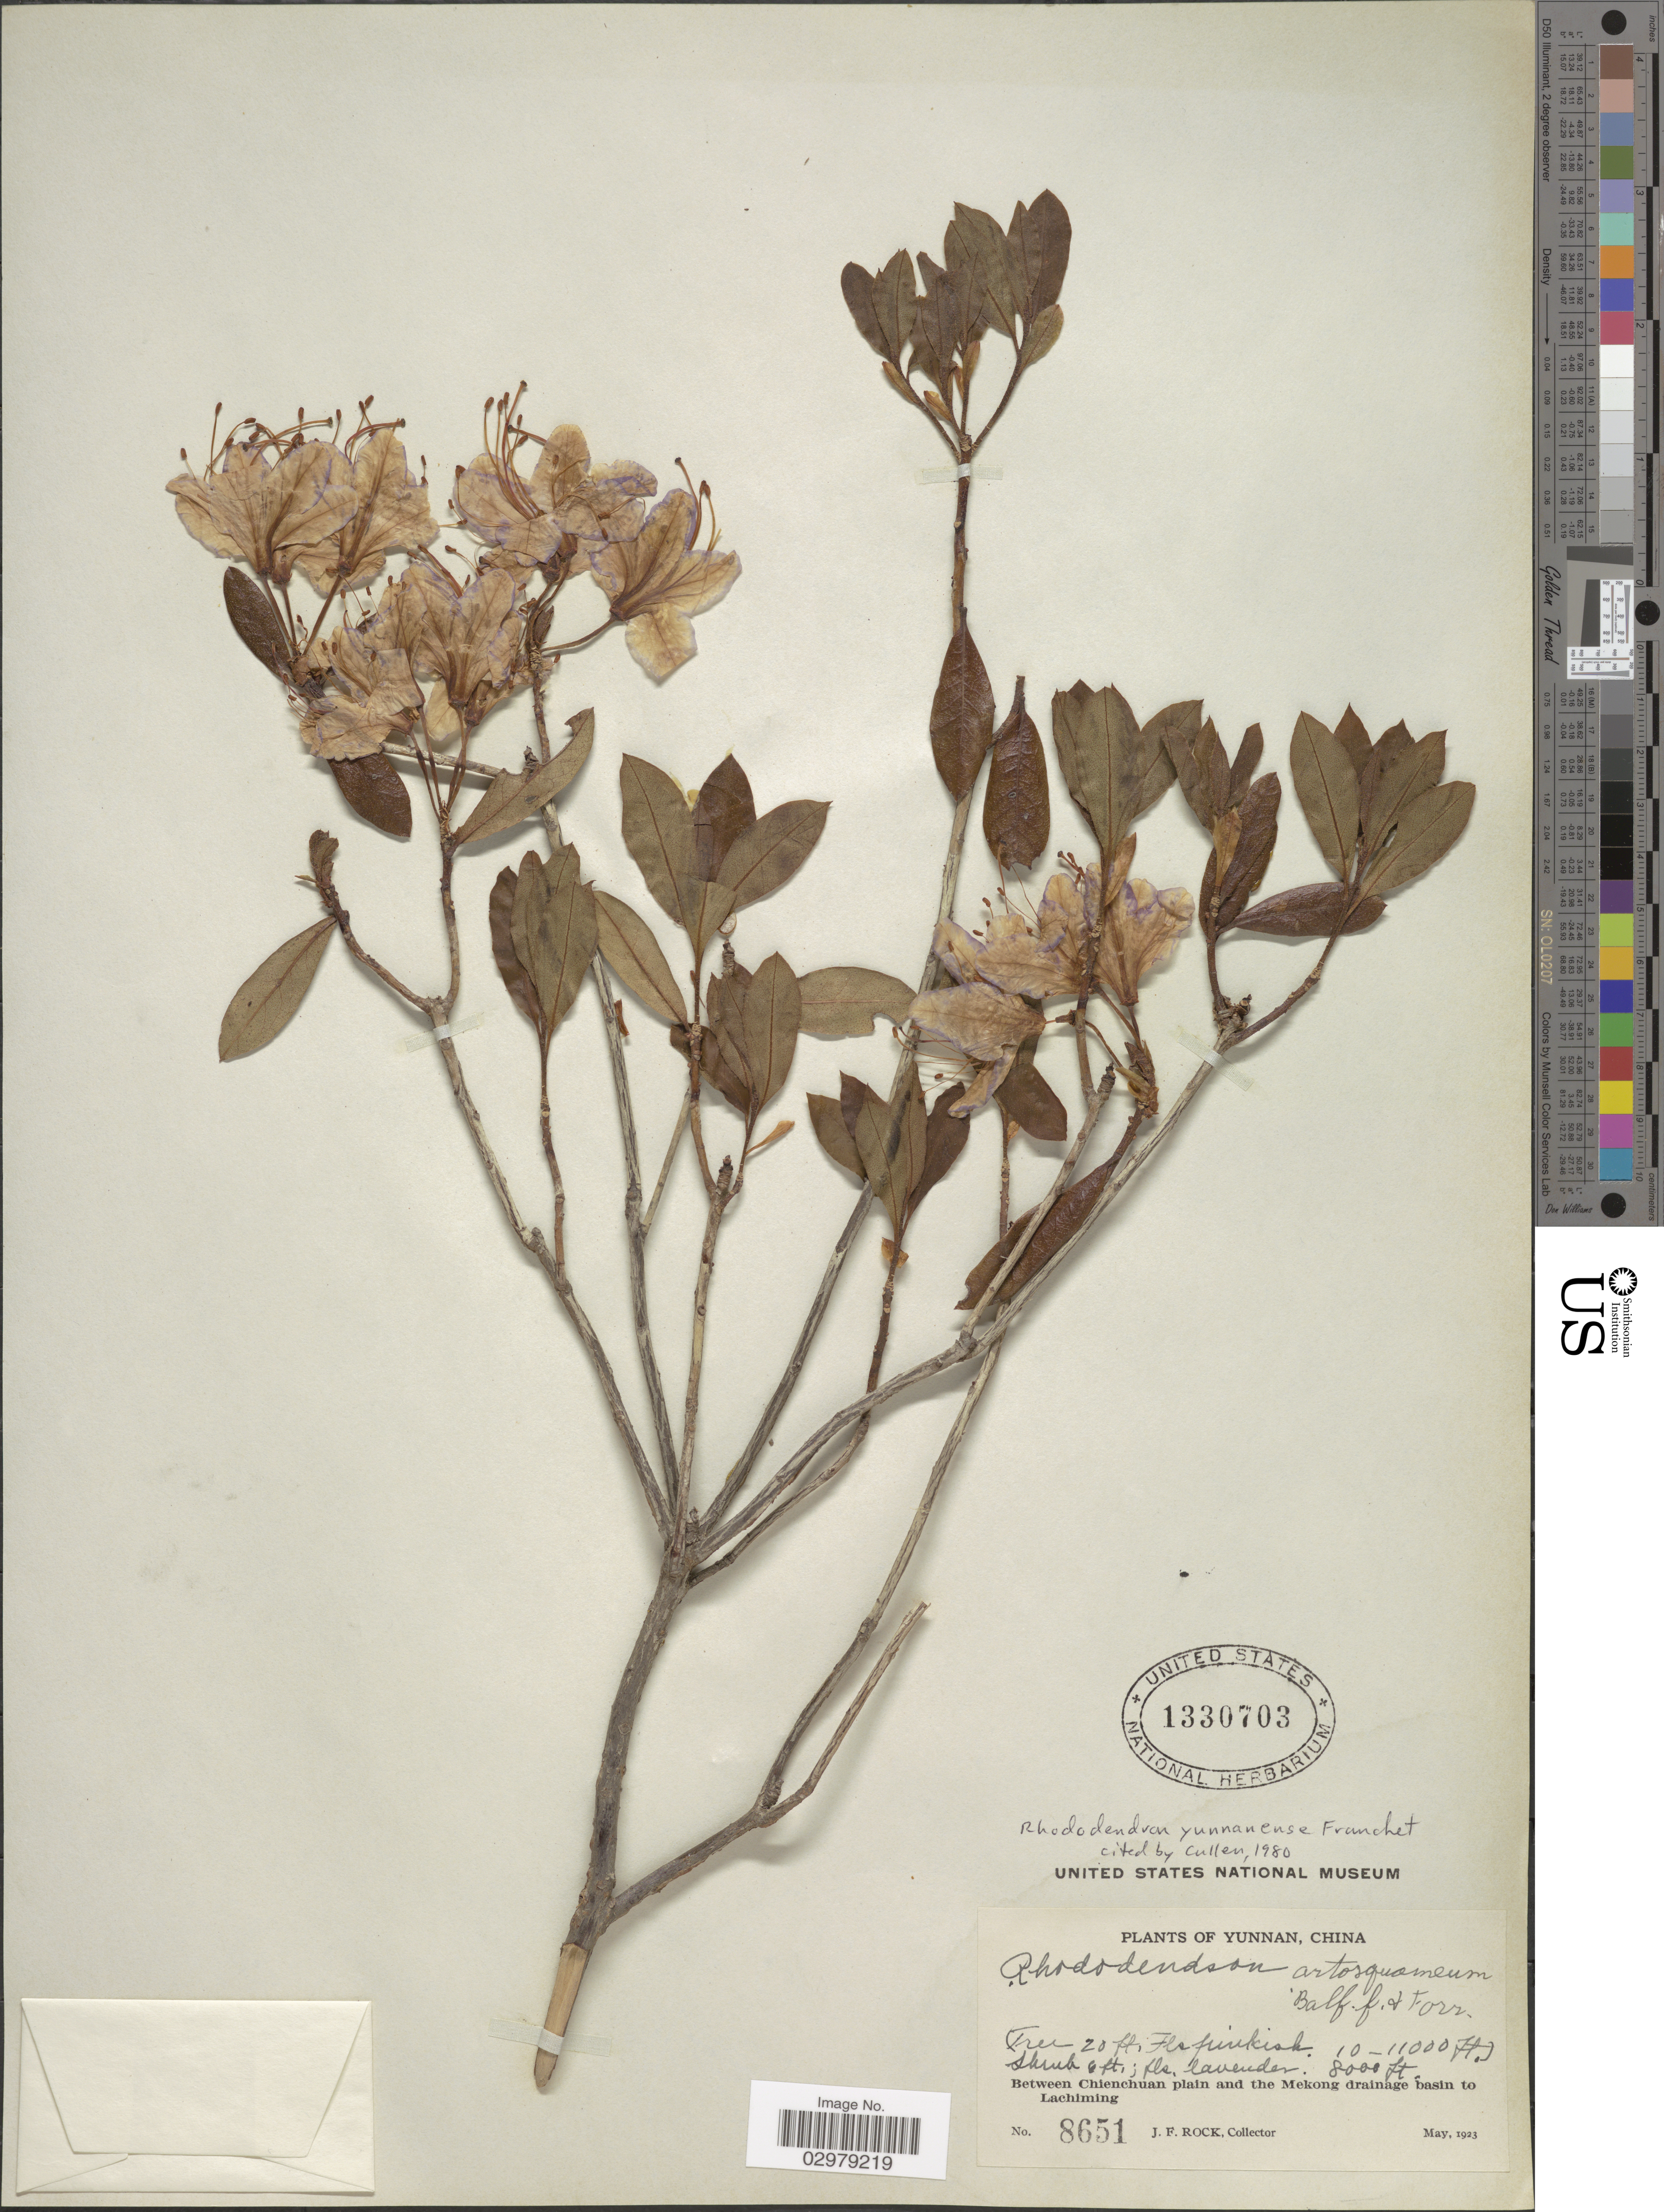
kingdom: Plantae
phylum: Tracheophyta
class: Magnoliopsida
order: Ericales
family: Ericaceae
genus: Rhododendron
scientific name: Rhododendron yunnanense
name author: Franch.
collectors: J. Rock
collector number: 8651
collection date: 1923-05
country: China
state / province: Yunnan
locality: Between Chienchuan plain and the Mekong drainage basin to Lachiming.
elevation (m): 2438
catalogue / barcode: US 1330703